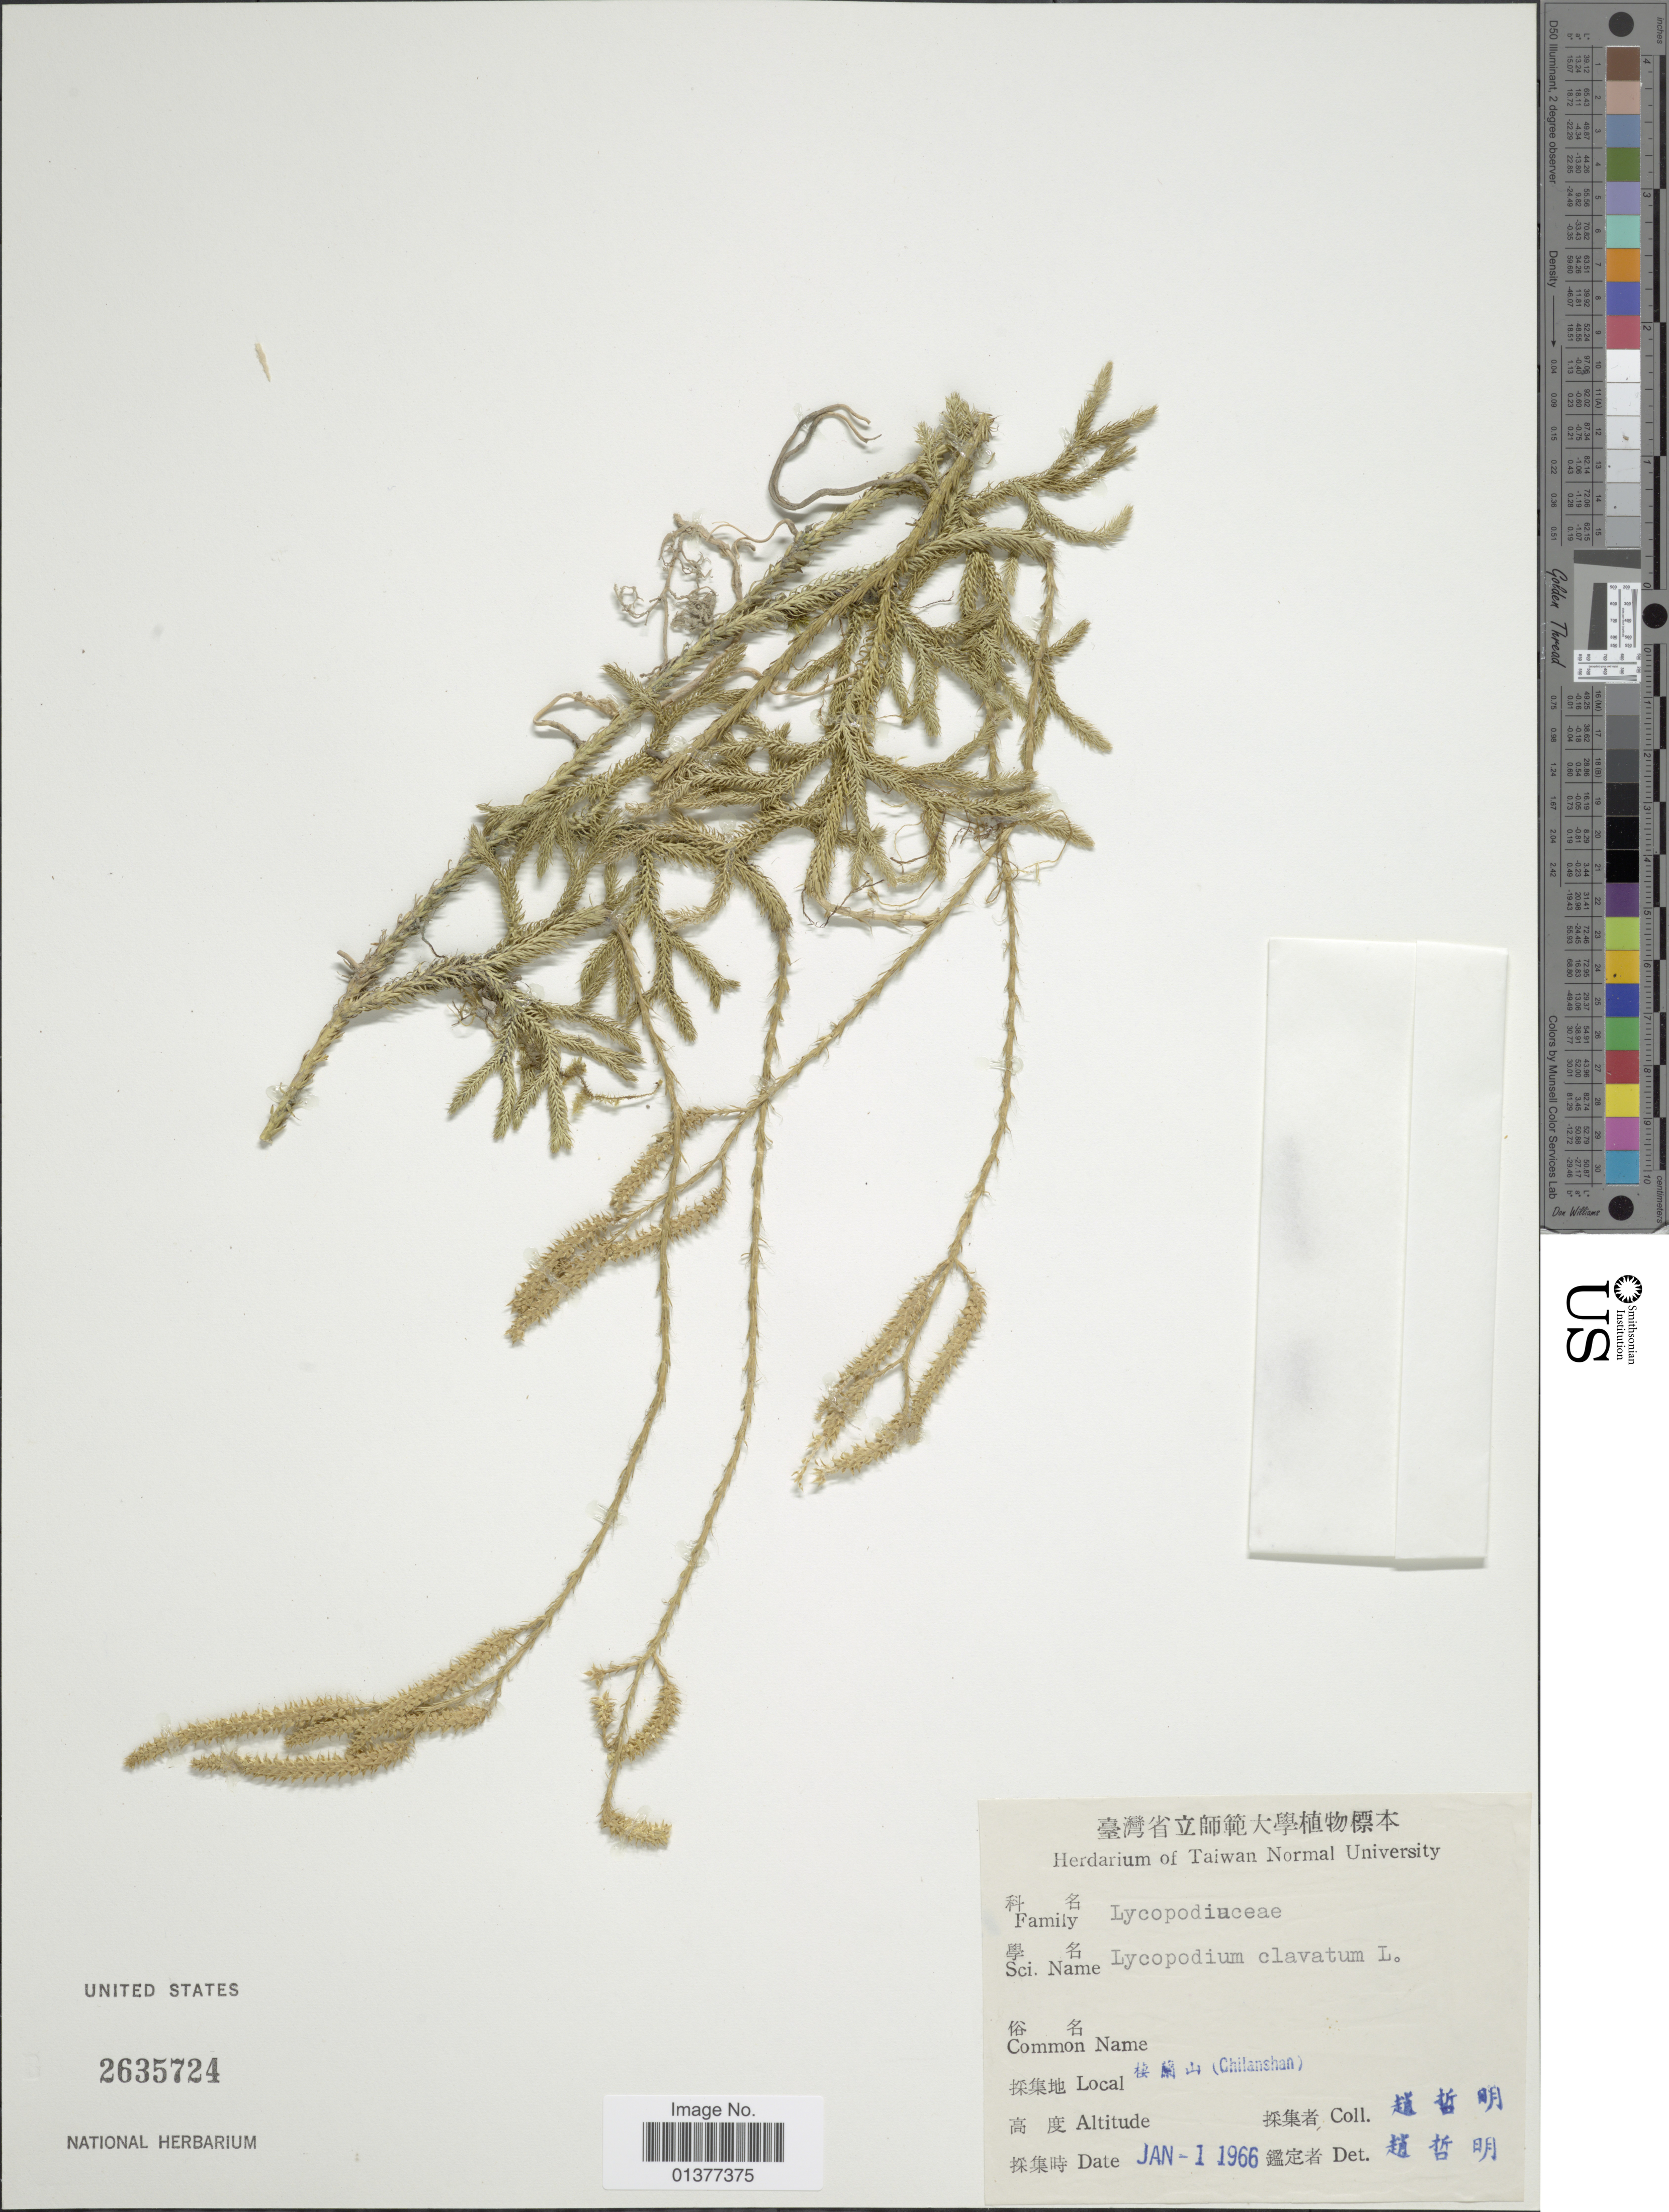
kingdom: Plantae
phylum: Tracheophyta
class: Lycopodiopsida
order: Lycopodiales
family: Lycopodiaceae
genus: Lycopodium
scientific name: Lycopodium clavatum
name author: L.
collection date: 1996-01-01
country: Taiwan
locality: Chilanshan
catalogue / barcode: US 2635724